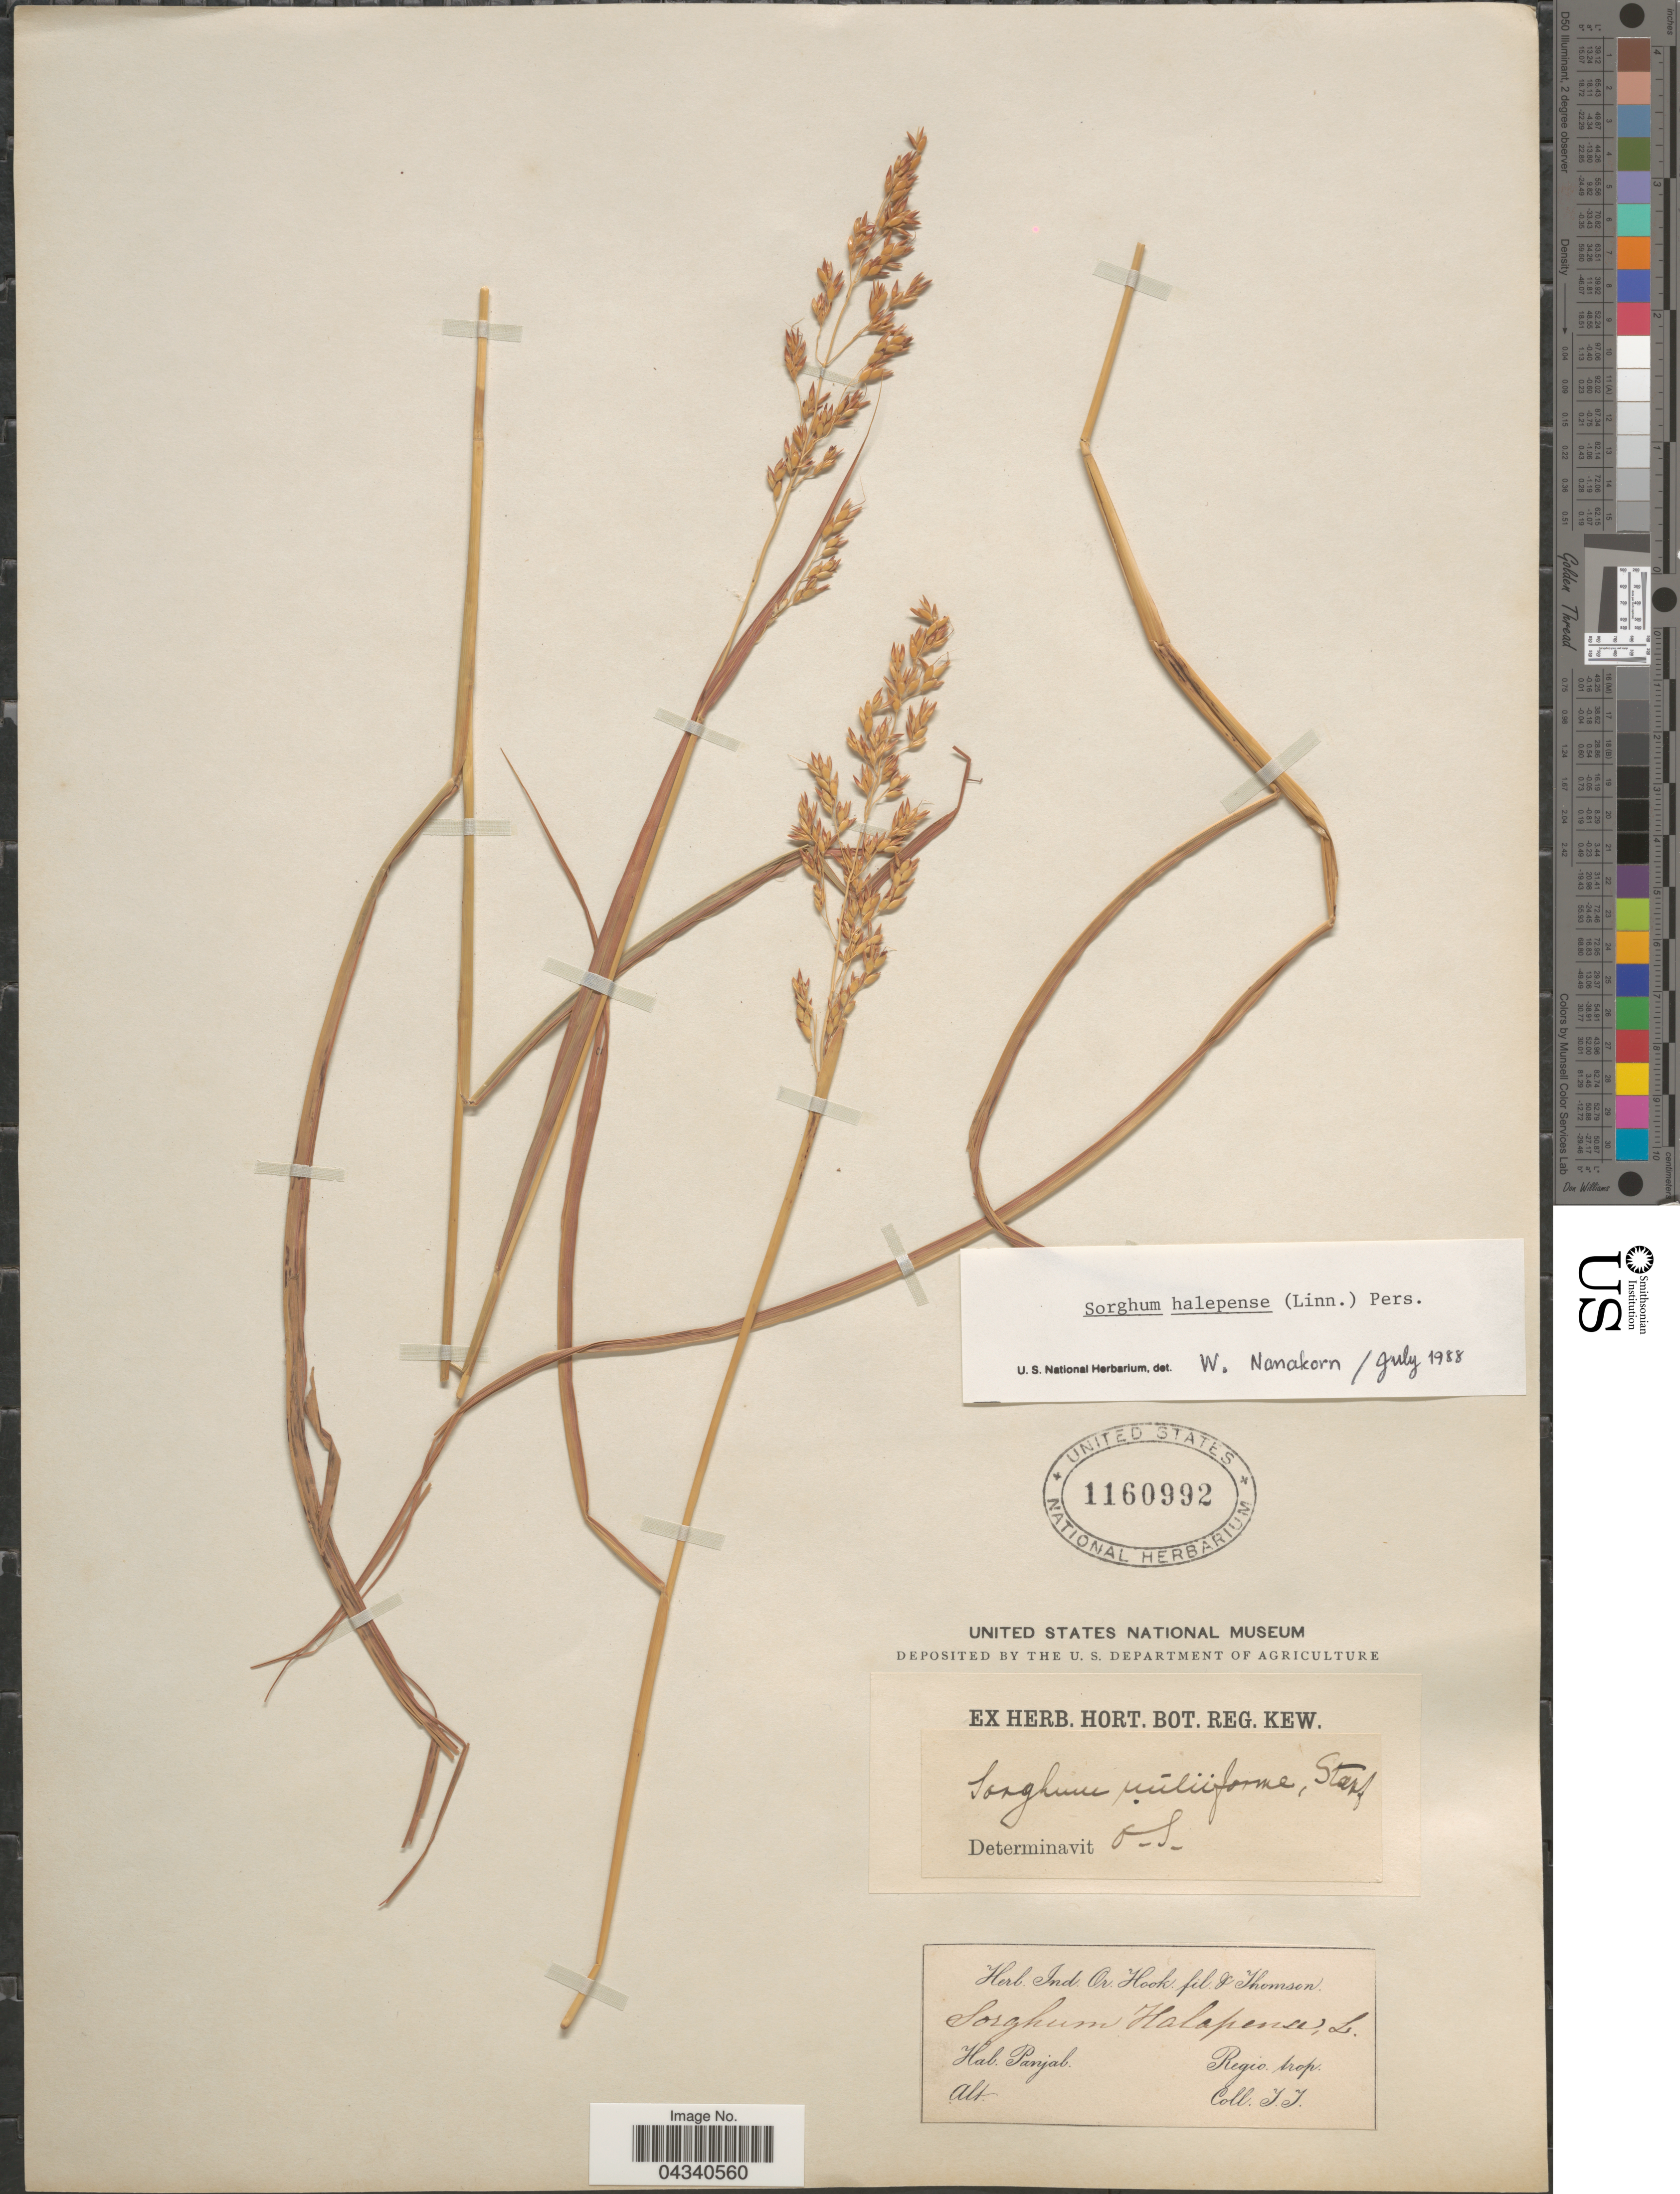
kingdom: Plantae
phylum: Tracheophyta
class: Liliopsida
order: Poales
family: Poaceae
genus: Sorghum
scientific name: Sorghum halepense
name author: (L.) Pers.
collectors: T. Thomson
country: India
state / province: Punjab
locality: Panjab. Regio. trop.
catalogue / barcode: US 1160992